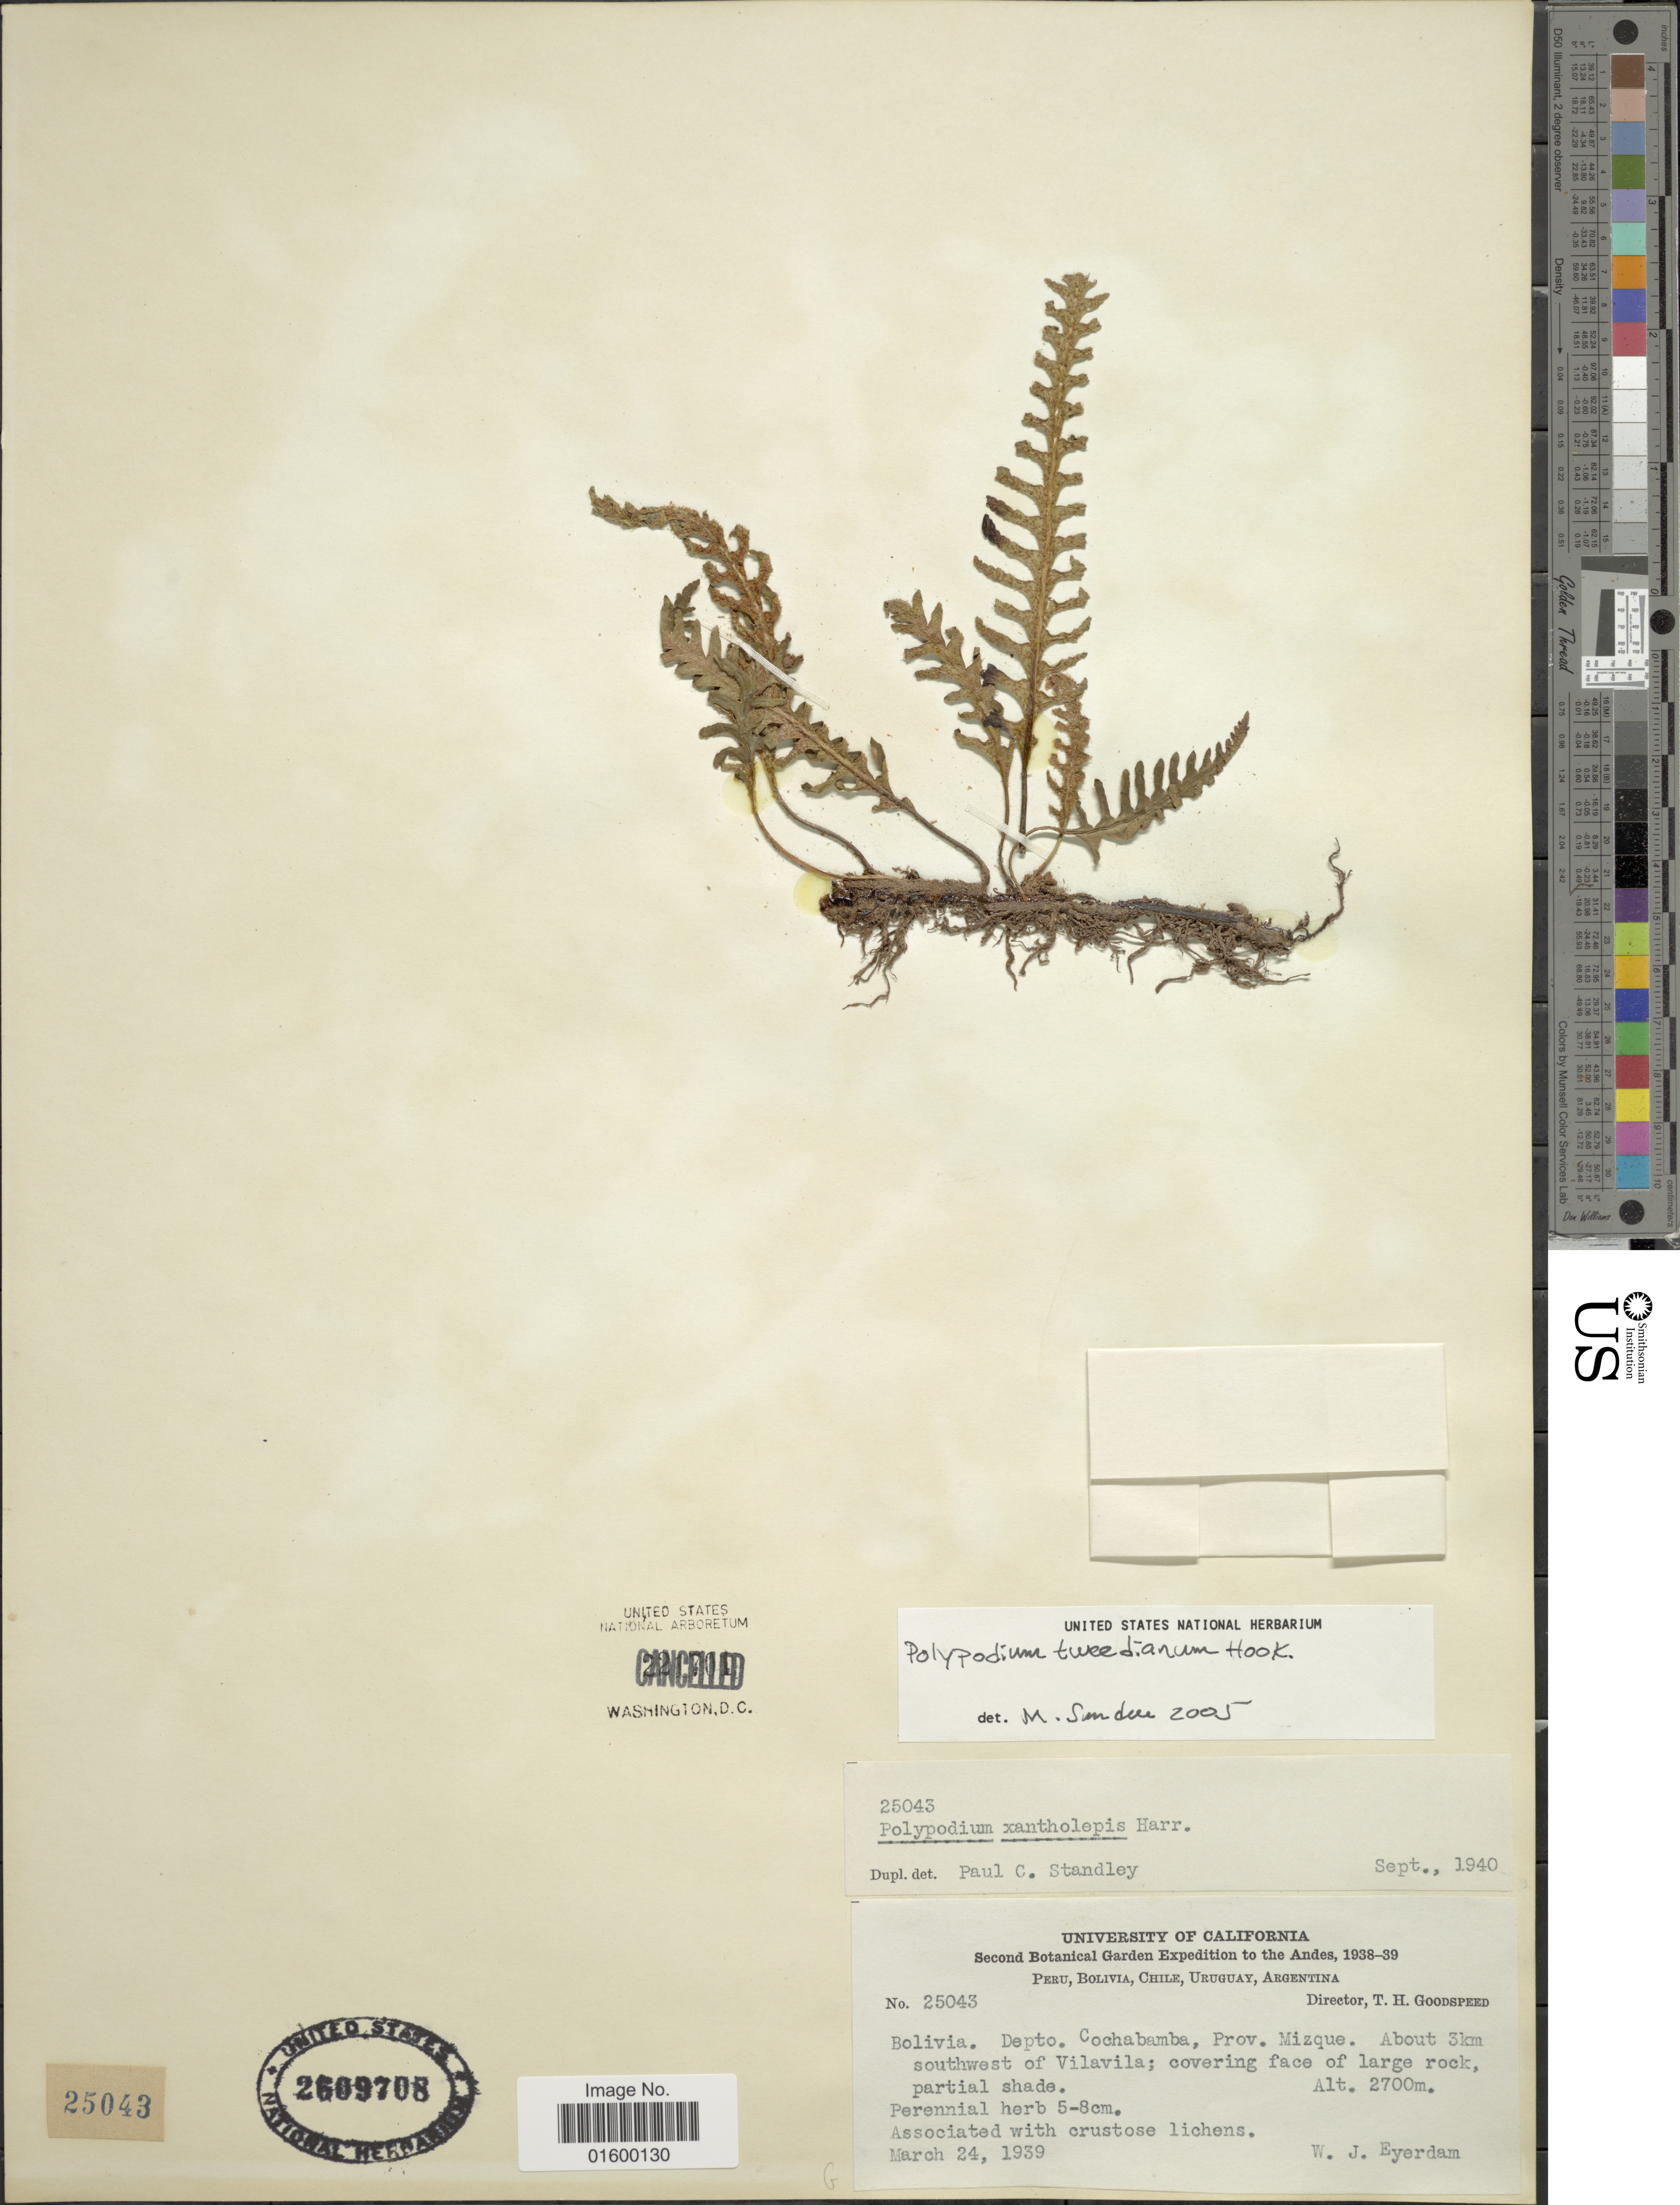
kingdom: Plantae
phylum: Tracheophyta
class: Polypodiopsida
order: Polypodiales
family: Polypodiaceae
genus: Pleopeltis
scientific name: Pleopeltis tweediana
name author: (Hook.) A.R. Sm.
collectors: W. J. Eyerdam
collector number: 25043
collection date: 1939-03-24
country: Bolivia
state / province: Cochabamba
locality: Depto Cochabamba, prov. Mizque, about 3 km southwest of Vilavila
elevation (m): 2700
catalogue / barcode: US 2609708